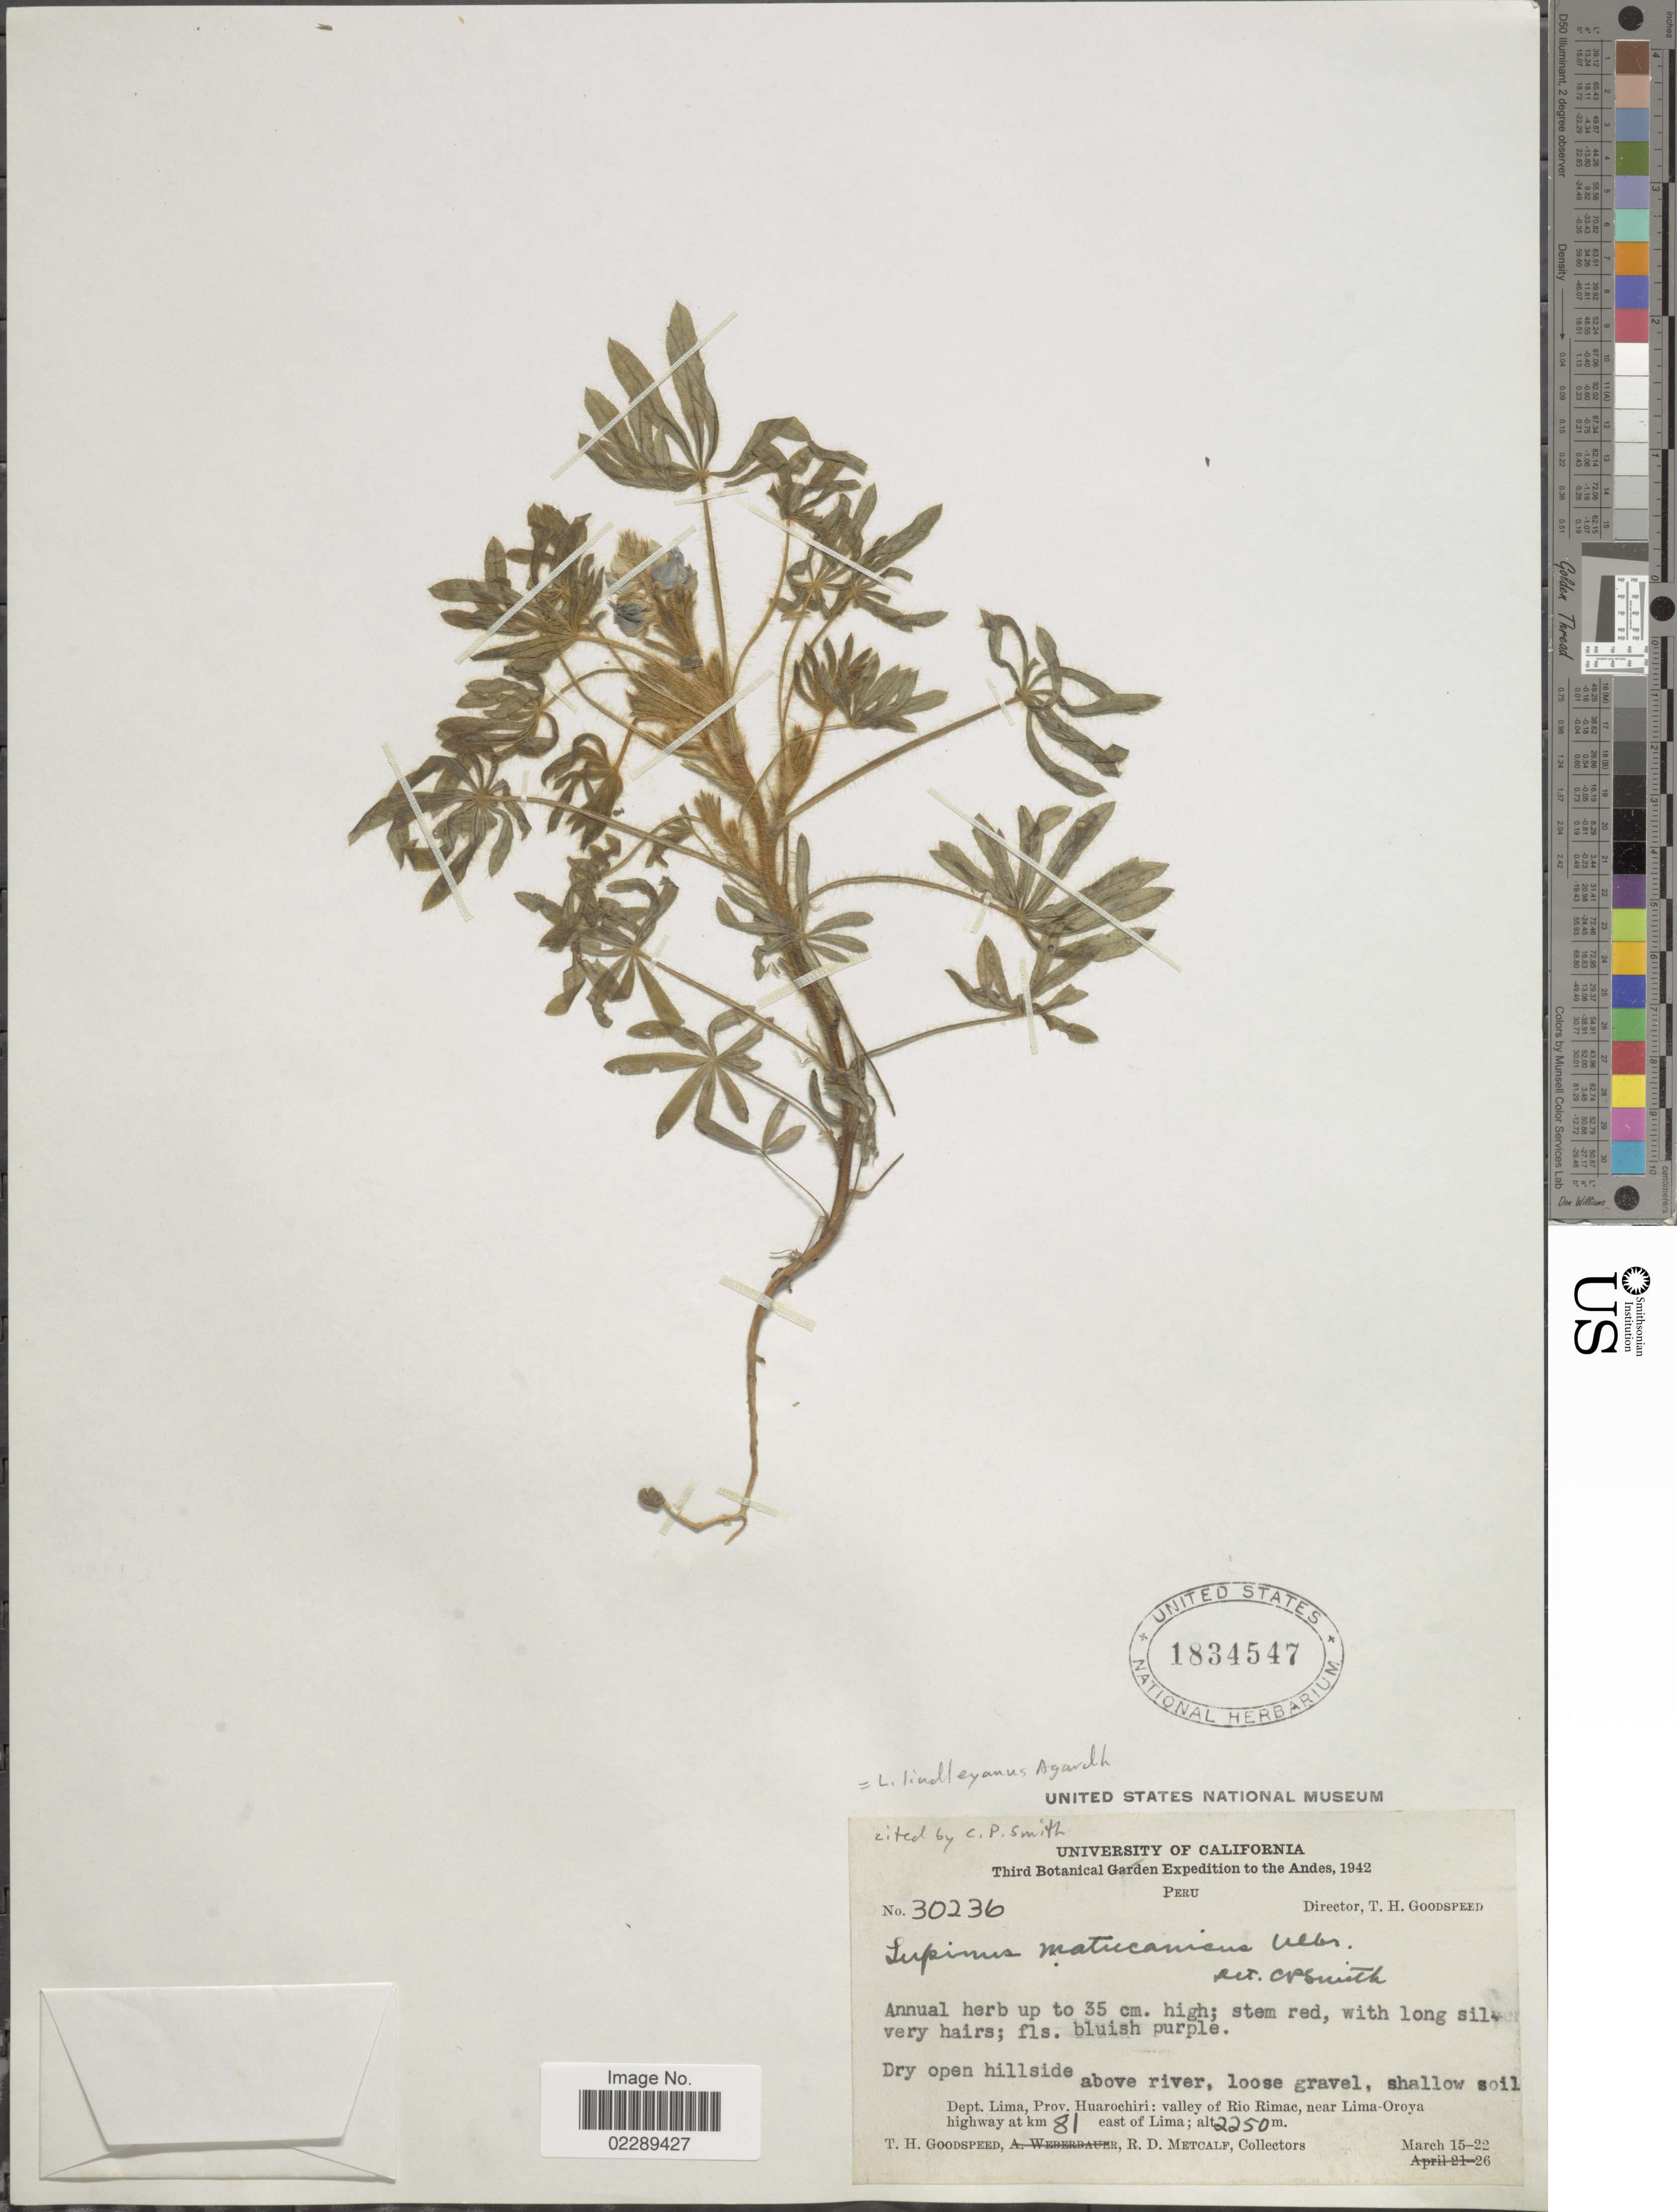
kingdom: Plantae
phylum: Tracheophyta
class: Magnoliopsida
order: Fabales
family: Fabaceae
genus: Lupinus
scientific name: Lupinus lindleyanus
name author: J. Agardh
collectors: T. Goodspeed & R. D. Metcalf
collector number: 30236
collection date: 1942-03-15/1942-03-22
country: Peru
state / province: Lima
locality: Dry open hillside above river. Dept. Lima, Prov. Huarochiri: valley of Rio Rimac, near Lima-Oroya highway at km 81 east of Lima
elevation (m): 2250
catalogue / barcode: US 1834547